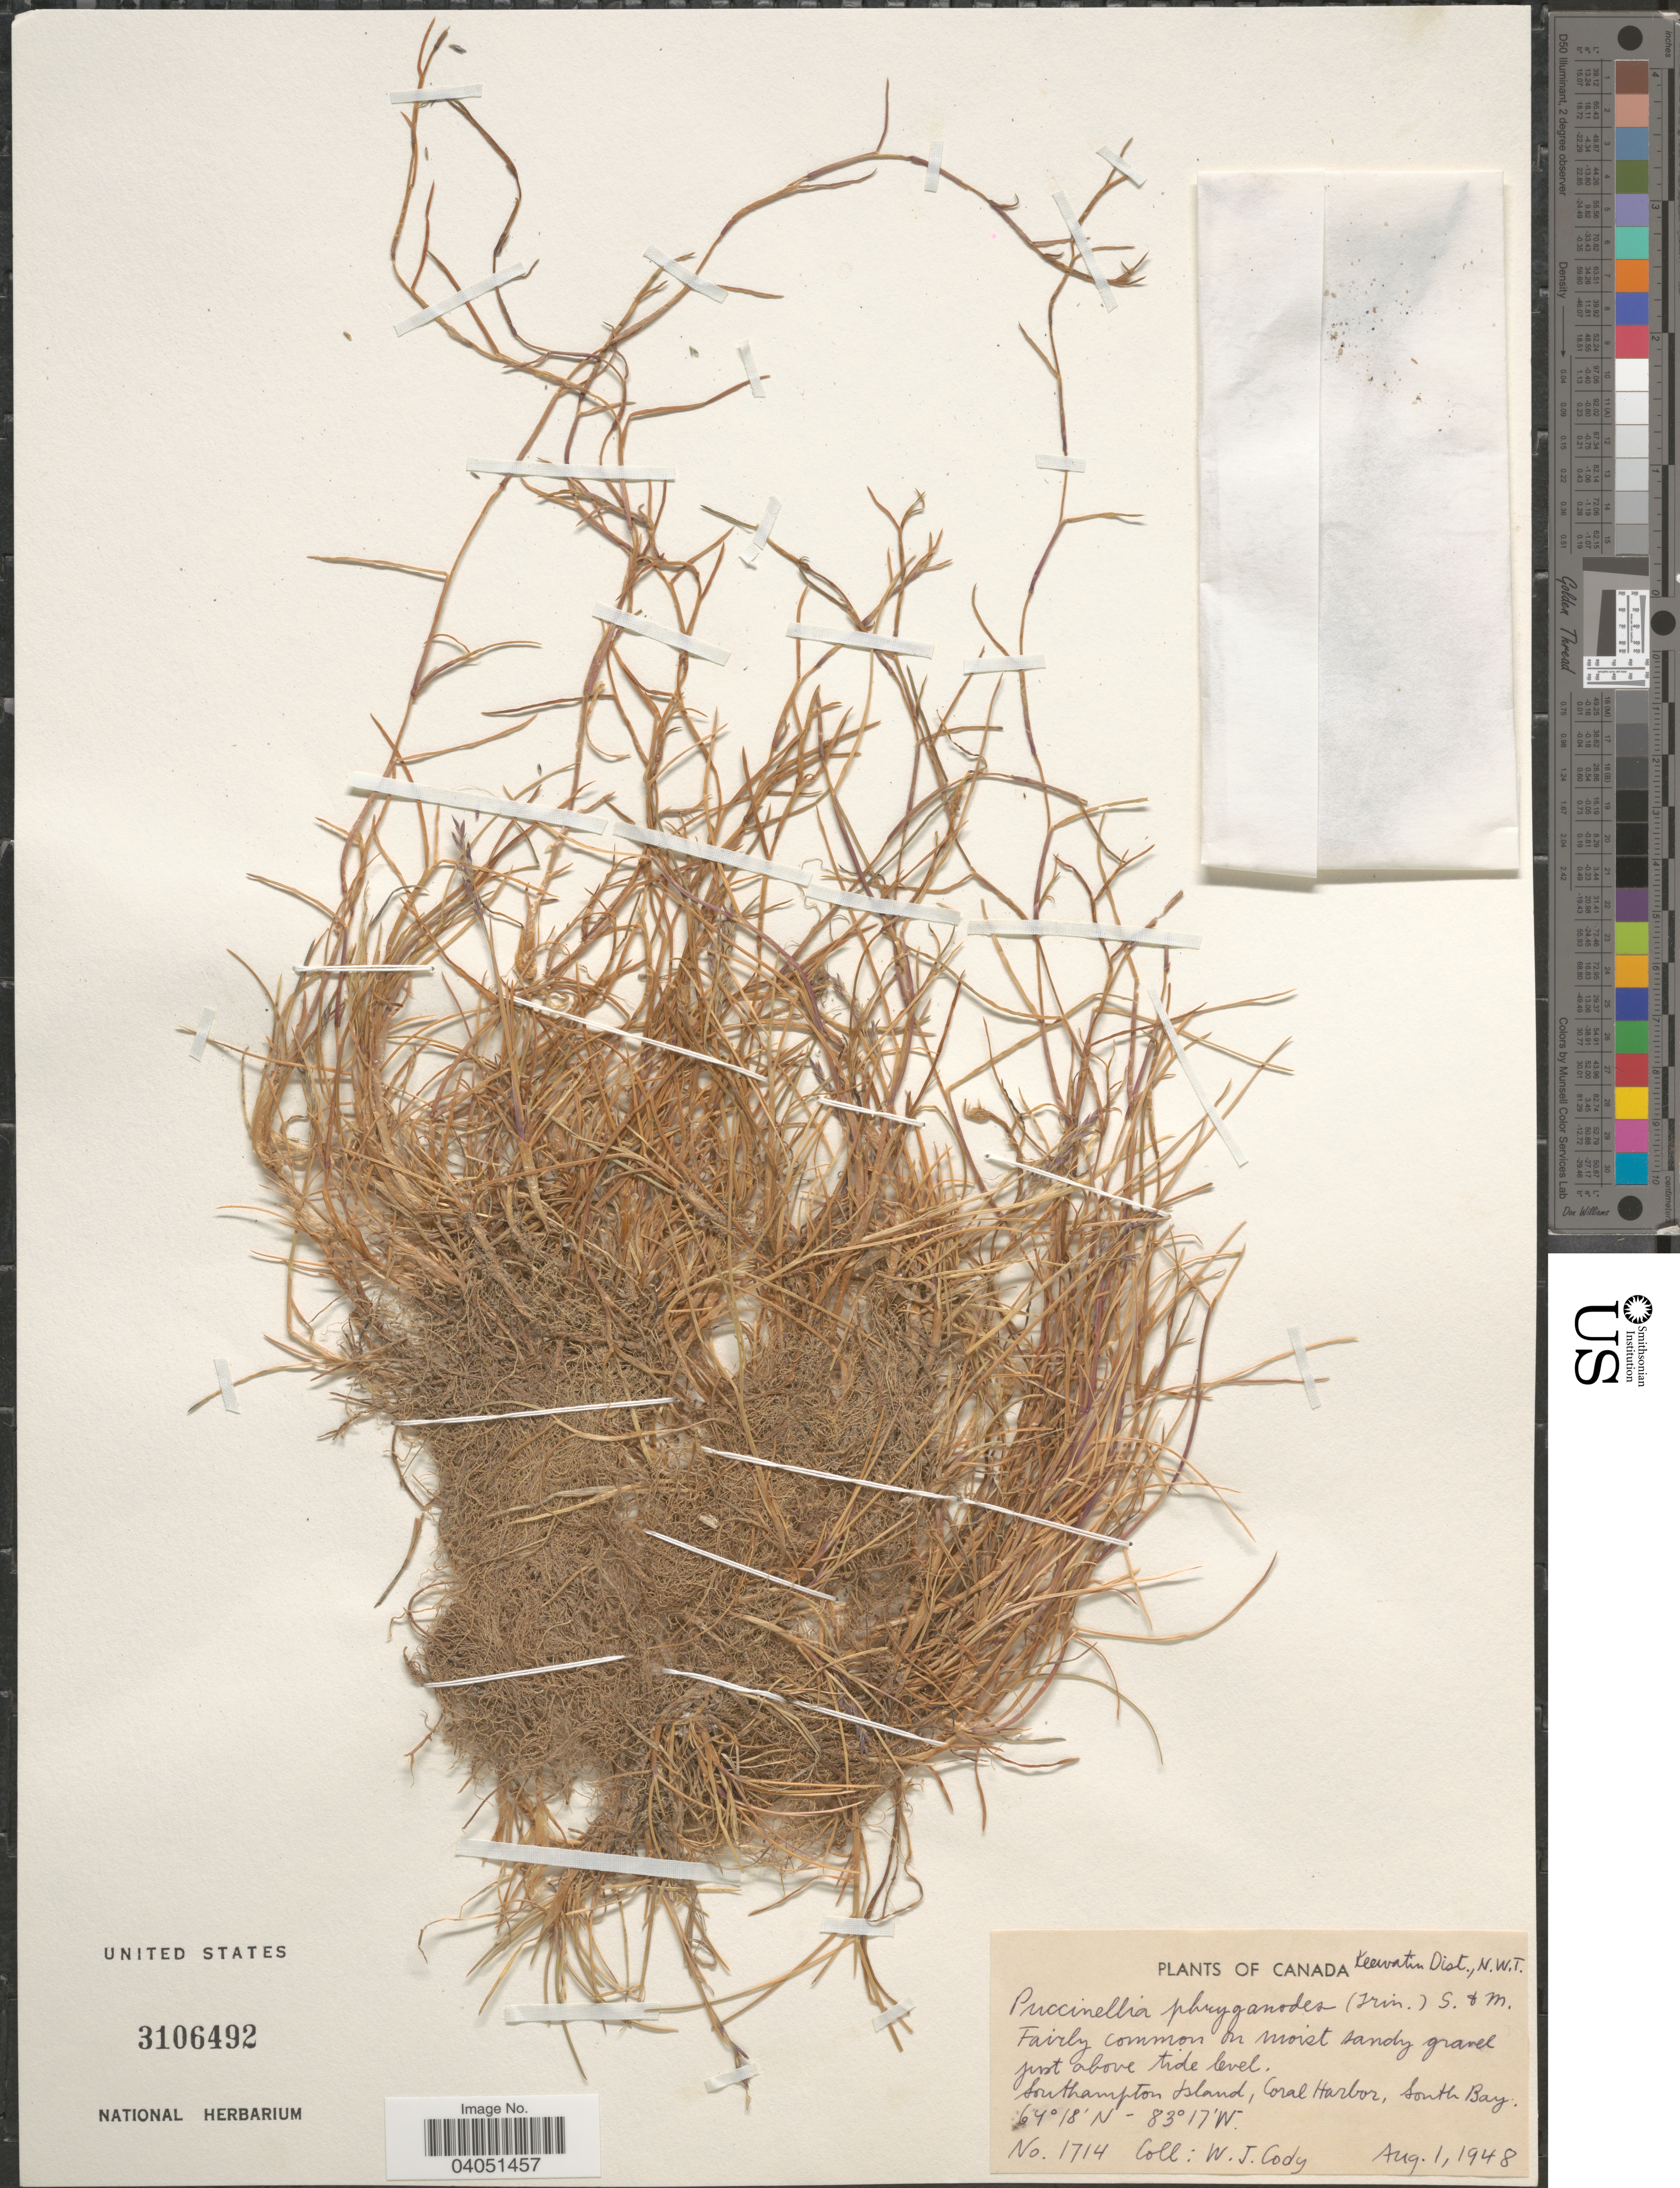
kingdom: Plantae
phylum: Tracheophyta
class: Liliopsida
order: Poales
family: Poaceae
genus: Puccinellia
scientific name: Puccinellia phryganodes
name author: (Trin.) Scribn. & Merr.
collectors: W. Cody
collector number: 1714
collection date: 1948-08-01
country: Canada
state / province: Northwest Territories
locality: Keewatin Dist. Southampton Island, Coral Harbor, South Bay.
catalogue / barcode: US 3106492